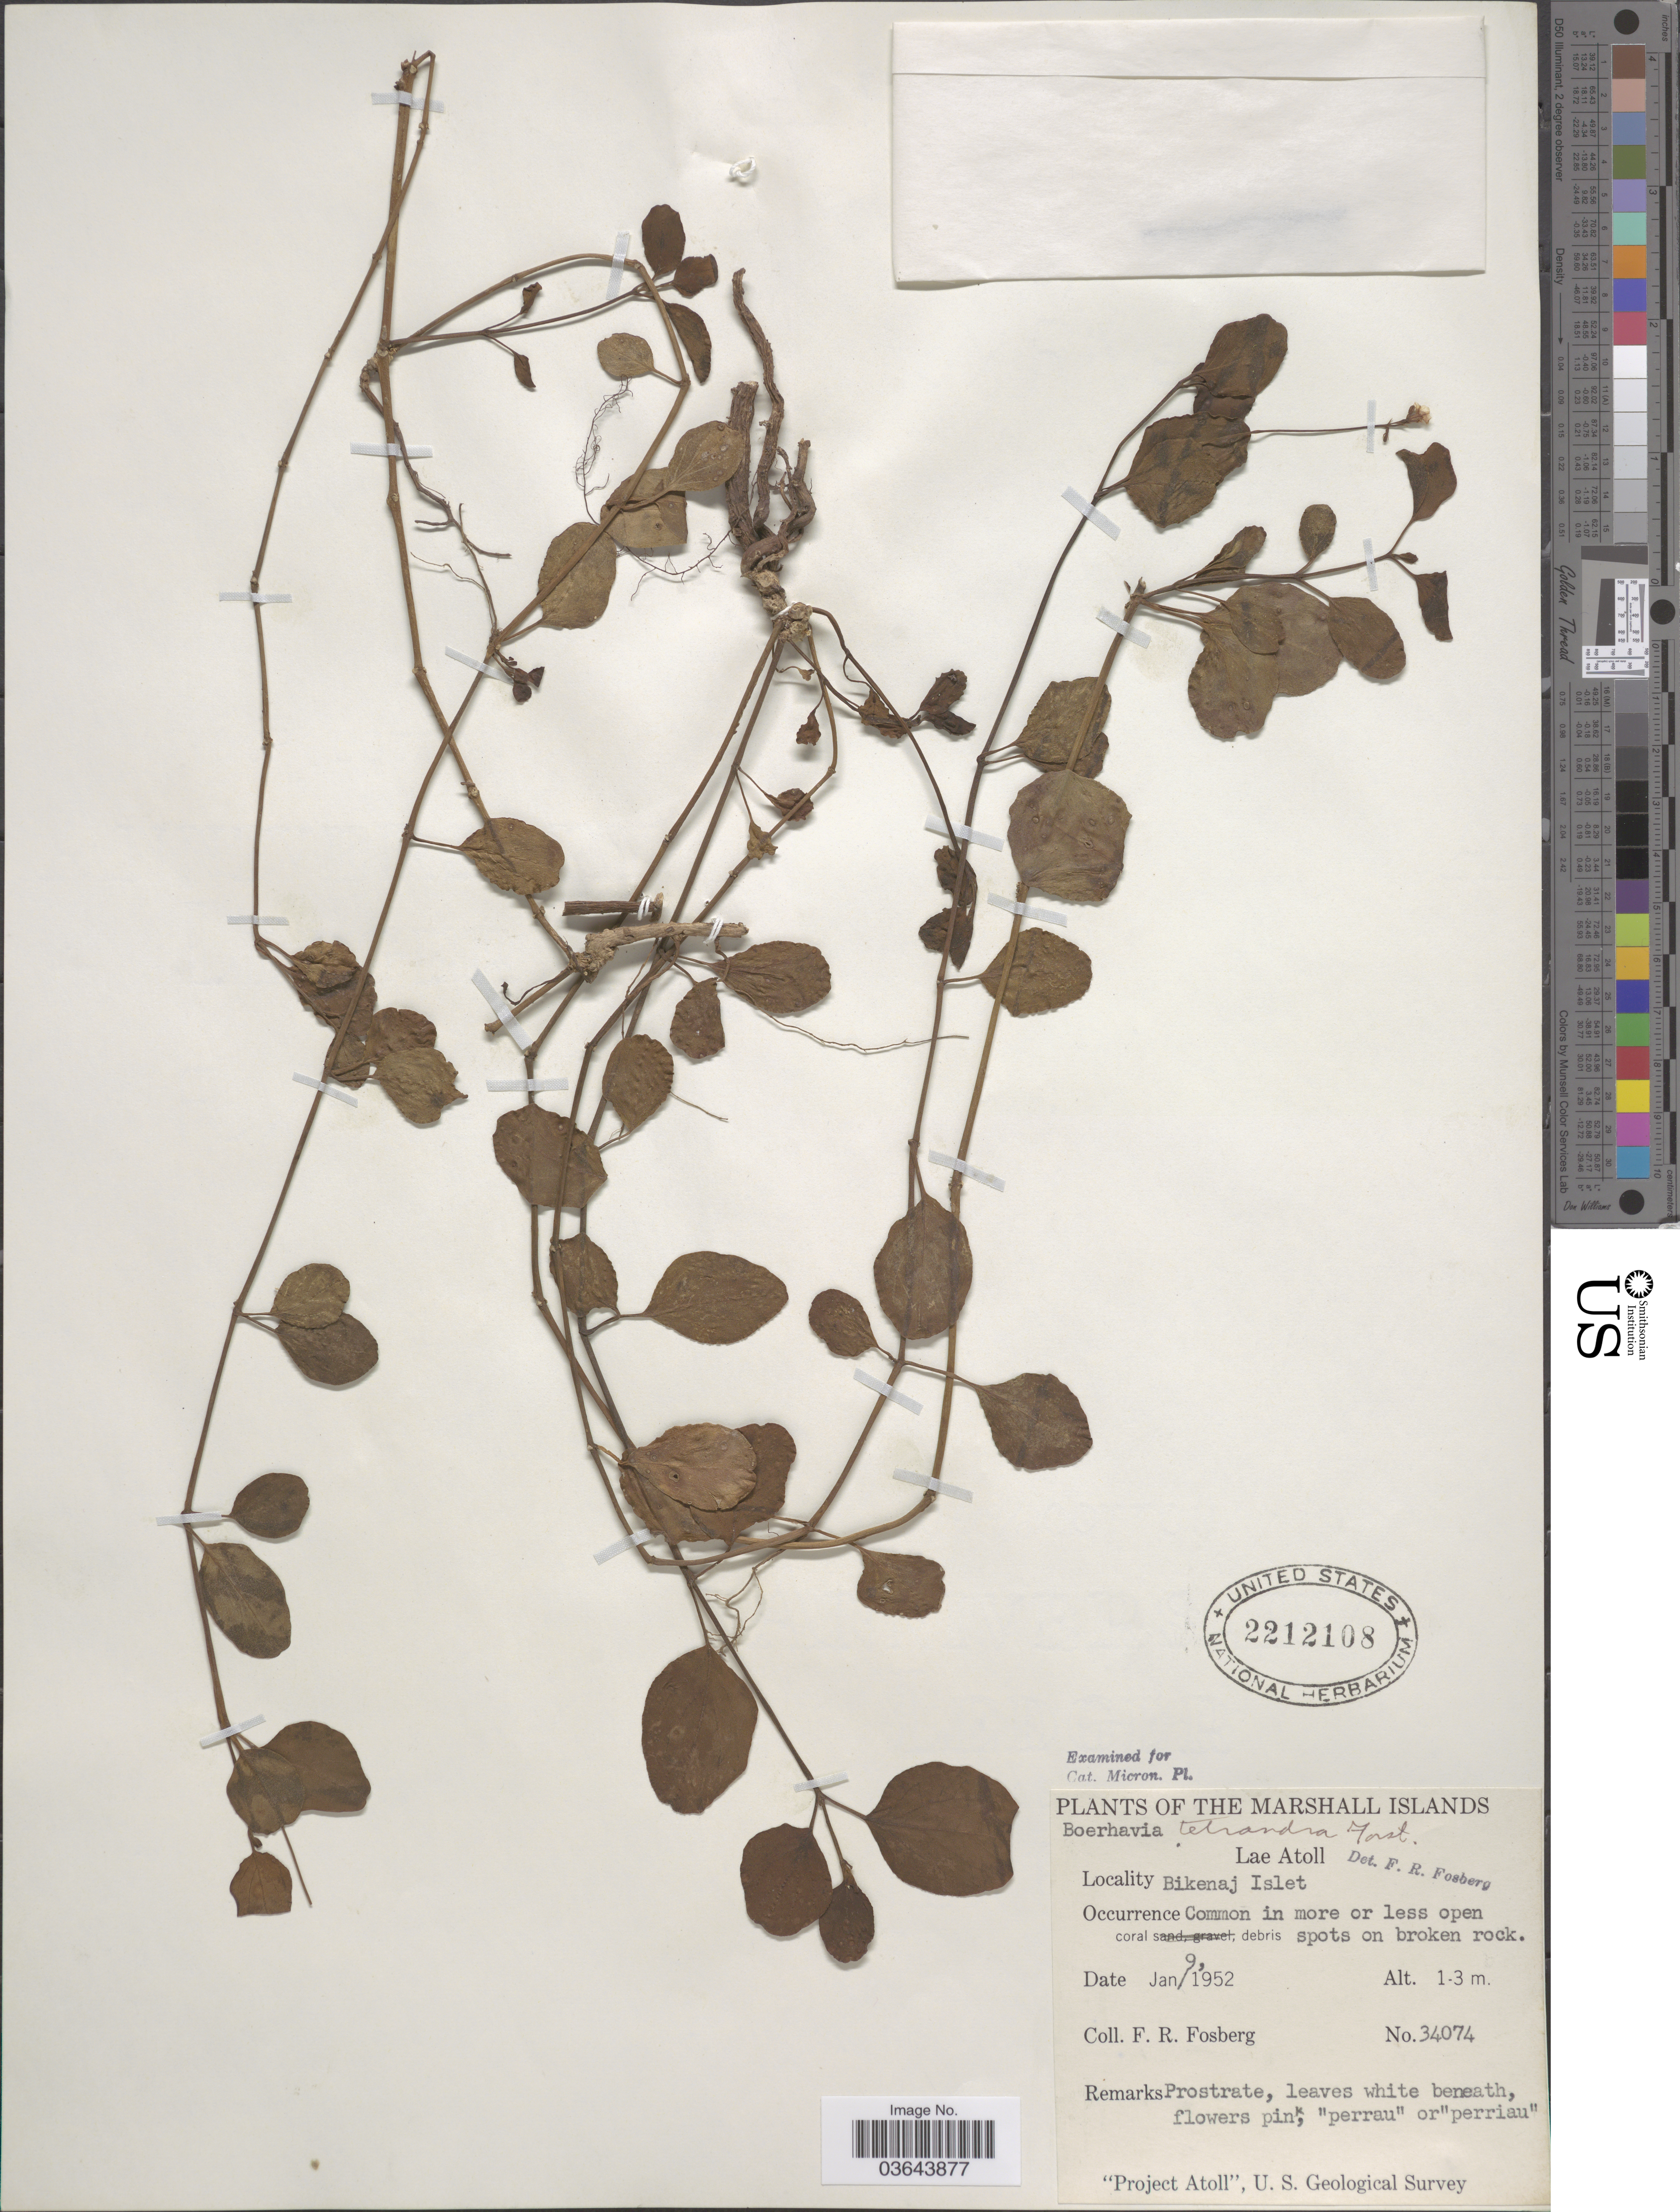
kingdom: Plantae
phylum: Tracheophyta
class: Magnoliopsida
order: Caryophyllales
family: Nyctaginaceae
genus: Boerhavia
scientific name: Boerhavia tetrandra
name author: G. Forst.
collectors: F. R. Fosberg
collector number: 34074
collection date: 1952-01-09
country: Marshall Islands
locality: Lae Atoll. Bikenaj Islet.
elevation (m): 1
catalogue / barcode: US 2212108